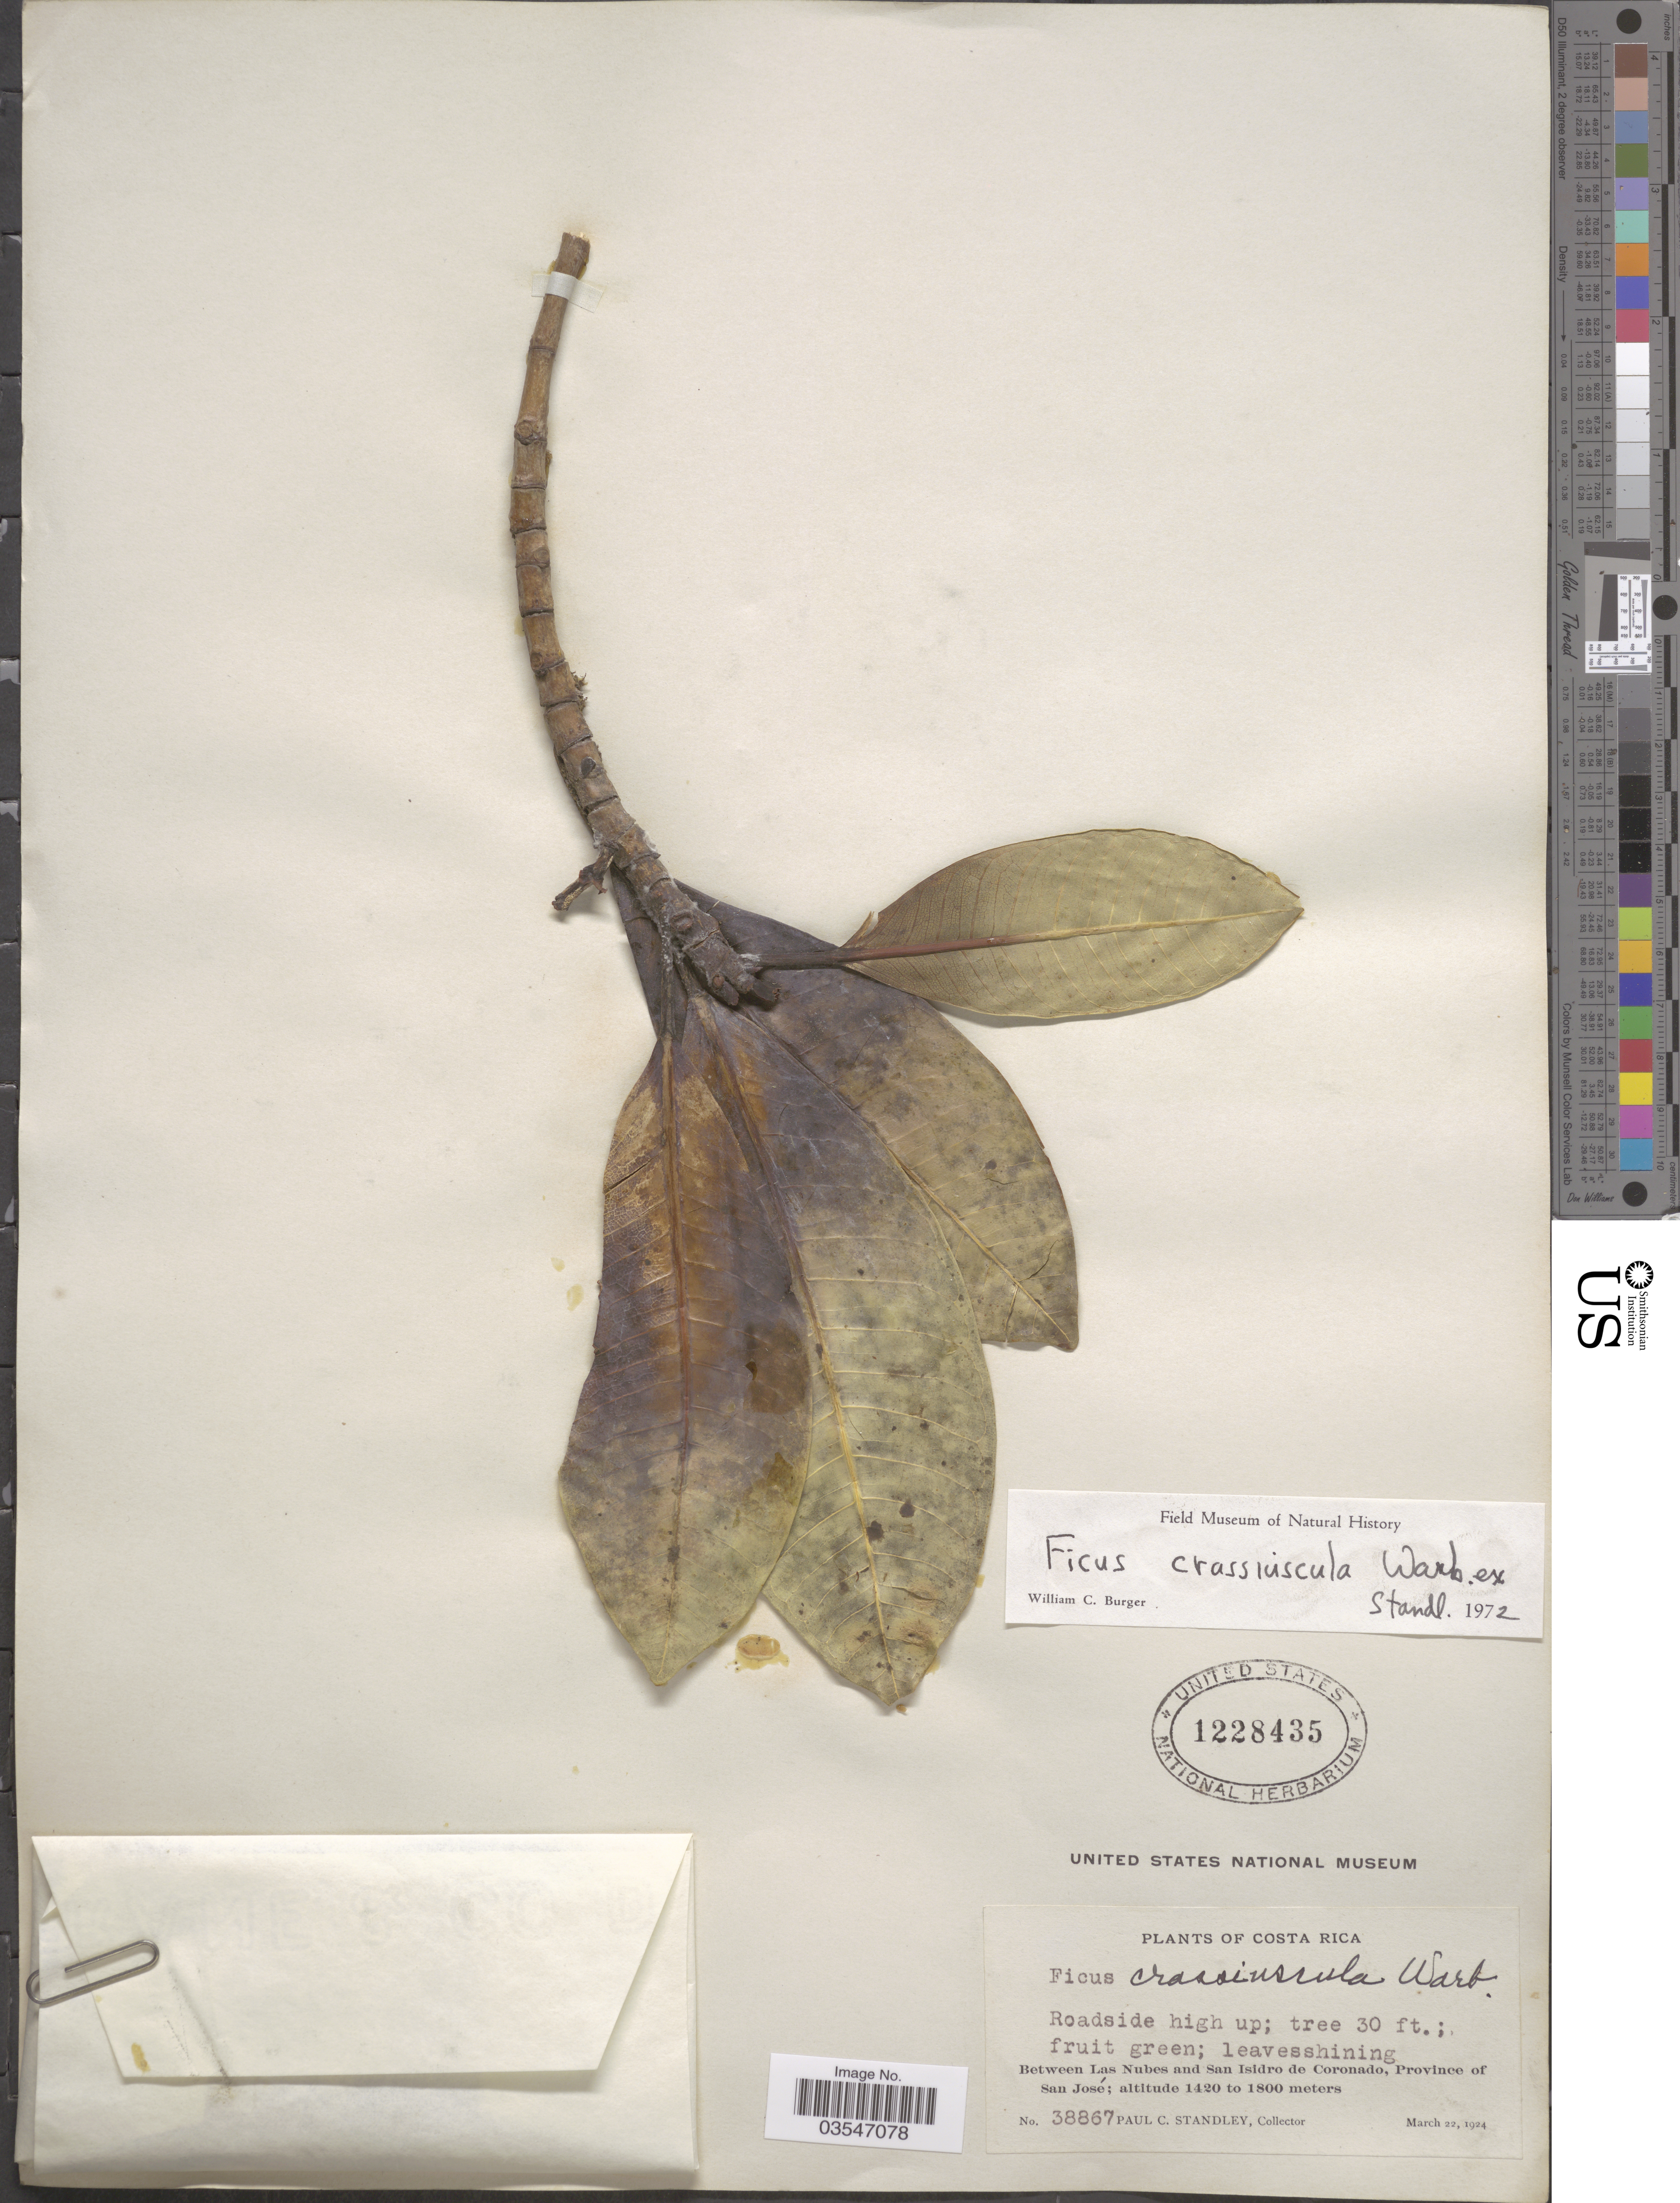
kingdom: Plantae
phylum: Tracheophyta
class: Magnoliopsida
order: Rosales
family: Moraceae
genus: Ficus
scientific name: Ficus crassiuscula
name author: Warb. ex Standl.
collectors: P. C. Standley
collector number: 38867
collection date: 1924-03-22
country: Costa Rica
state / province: San José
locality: Between Las Nubes and San Isidro de Coronado.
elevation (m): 1420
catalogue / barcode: US 1228435